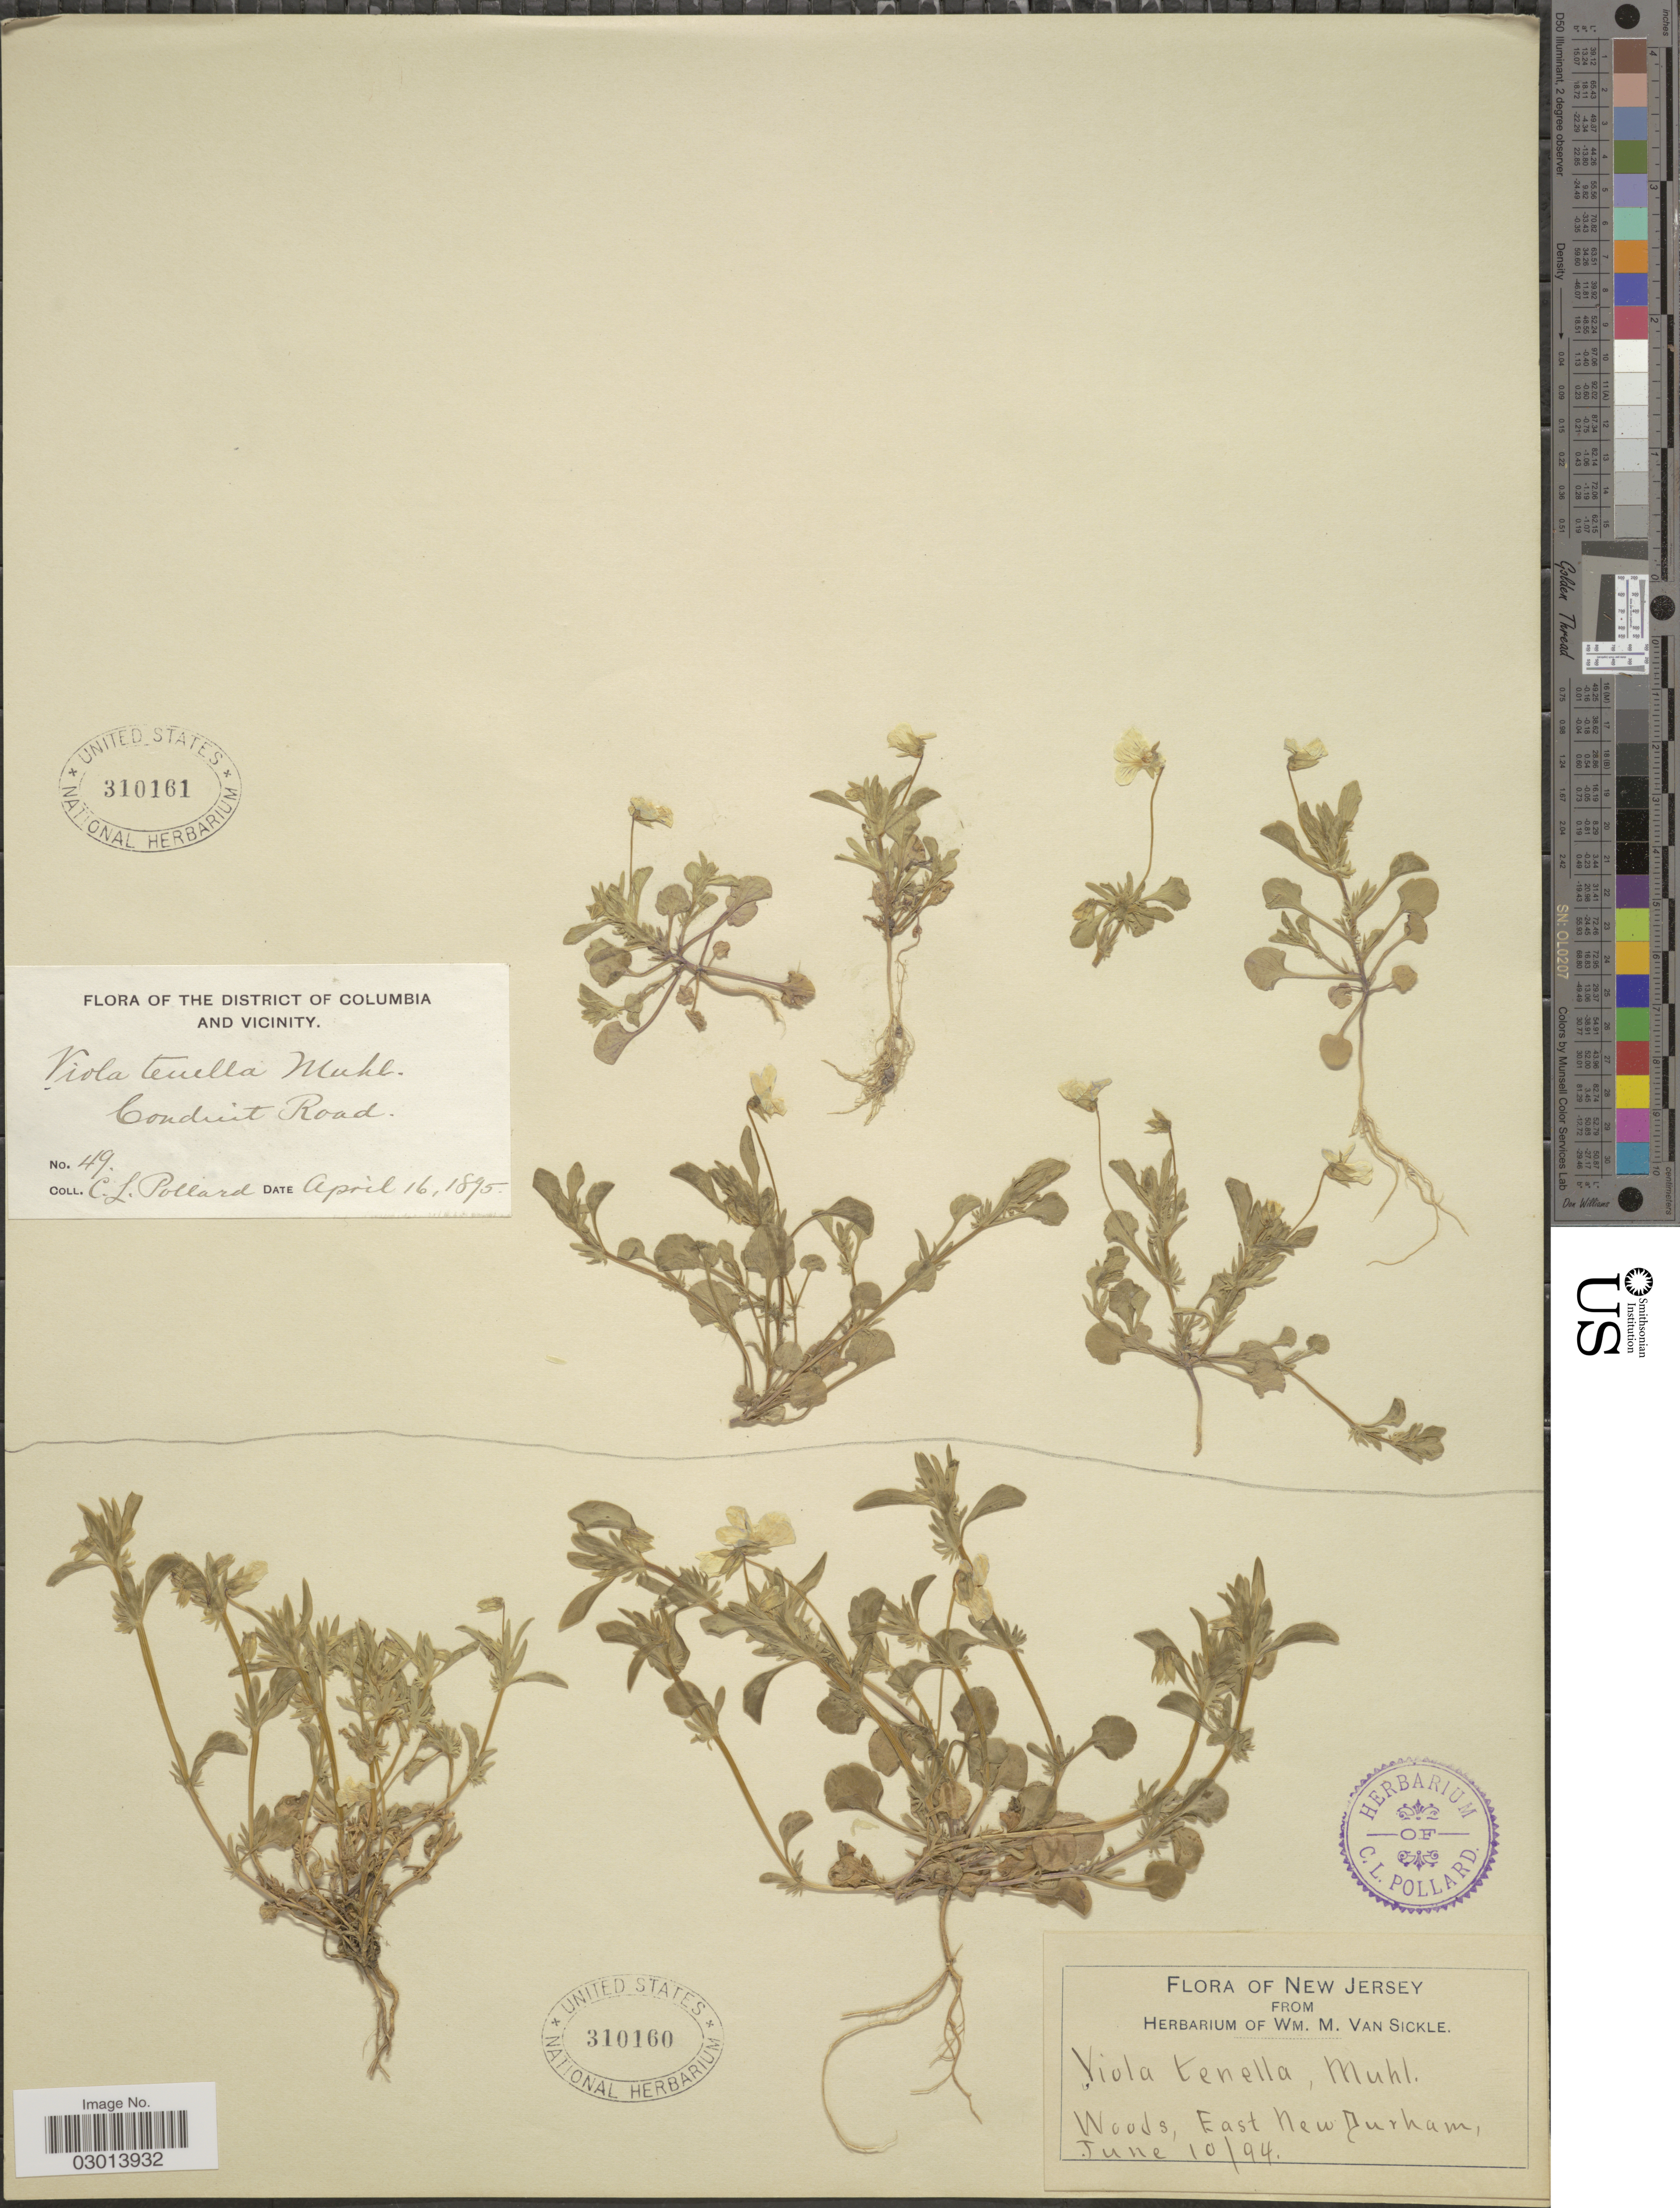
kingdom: Plantae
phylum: Tracheophyta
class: Magnoliopsida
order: Malpighiales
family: Violaceae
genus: Viola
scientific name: Viola rafinesquei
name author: Greene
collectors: ex herb. Wm. M. Van Sickle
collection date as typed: Transcribed d/m/y: 10/6/94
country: United States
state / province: New Jersey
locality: East New Durham.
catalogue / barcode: US 310160-2